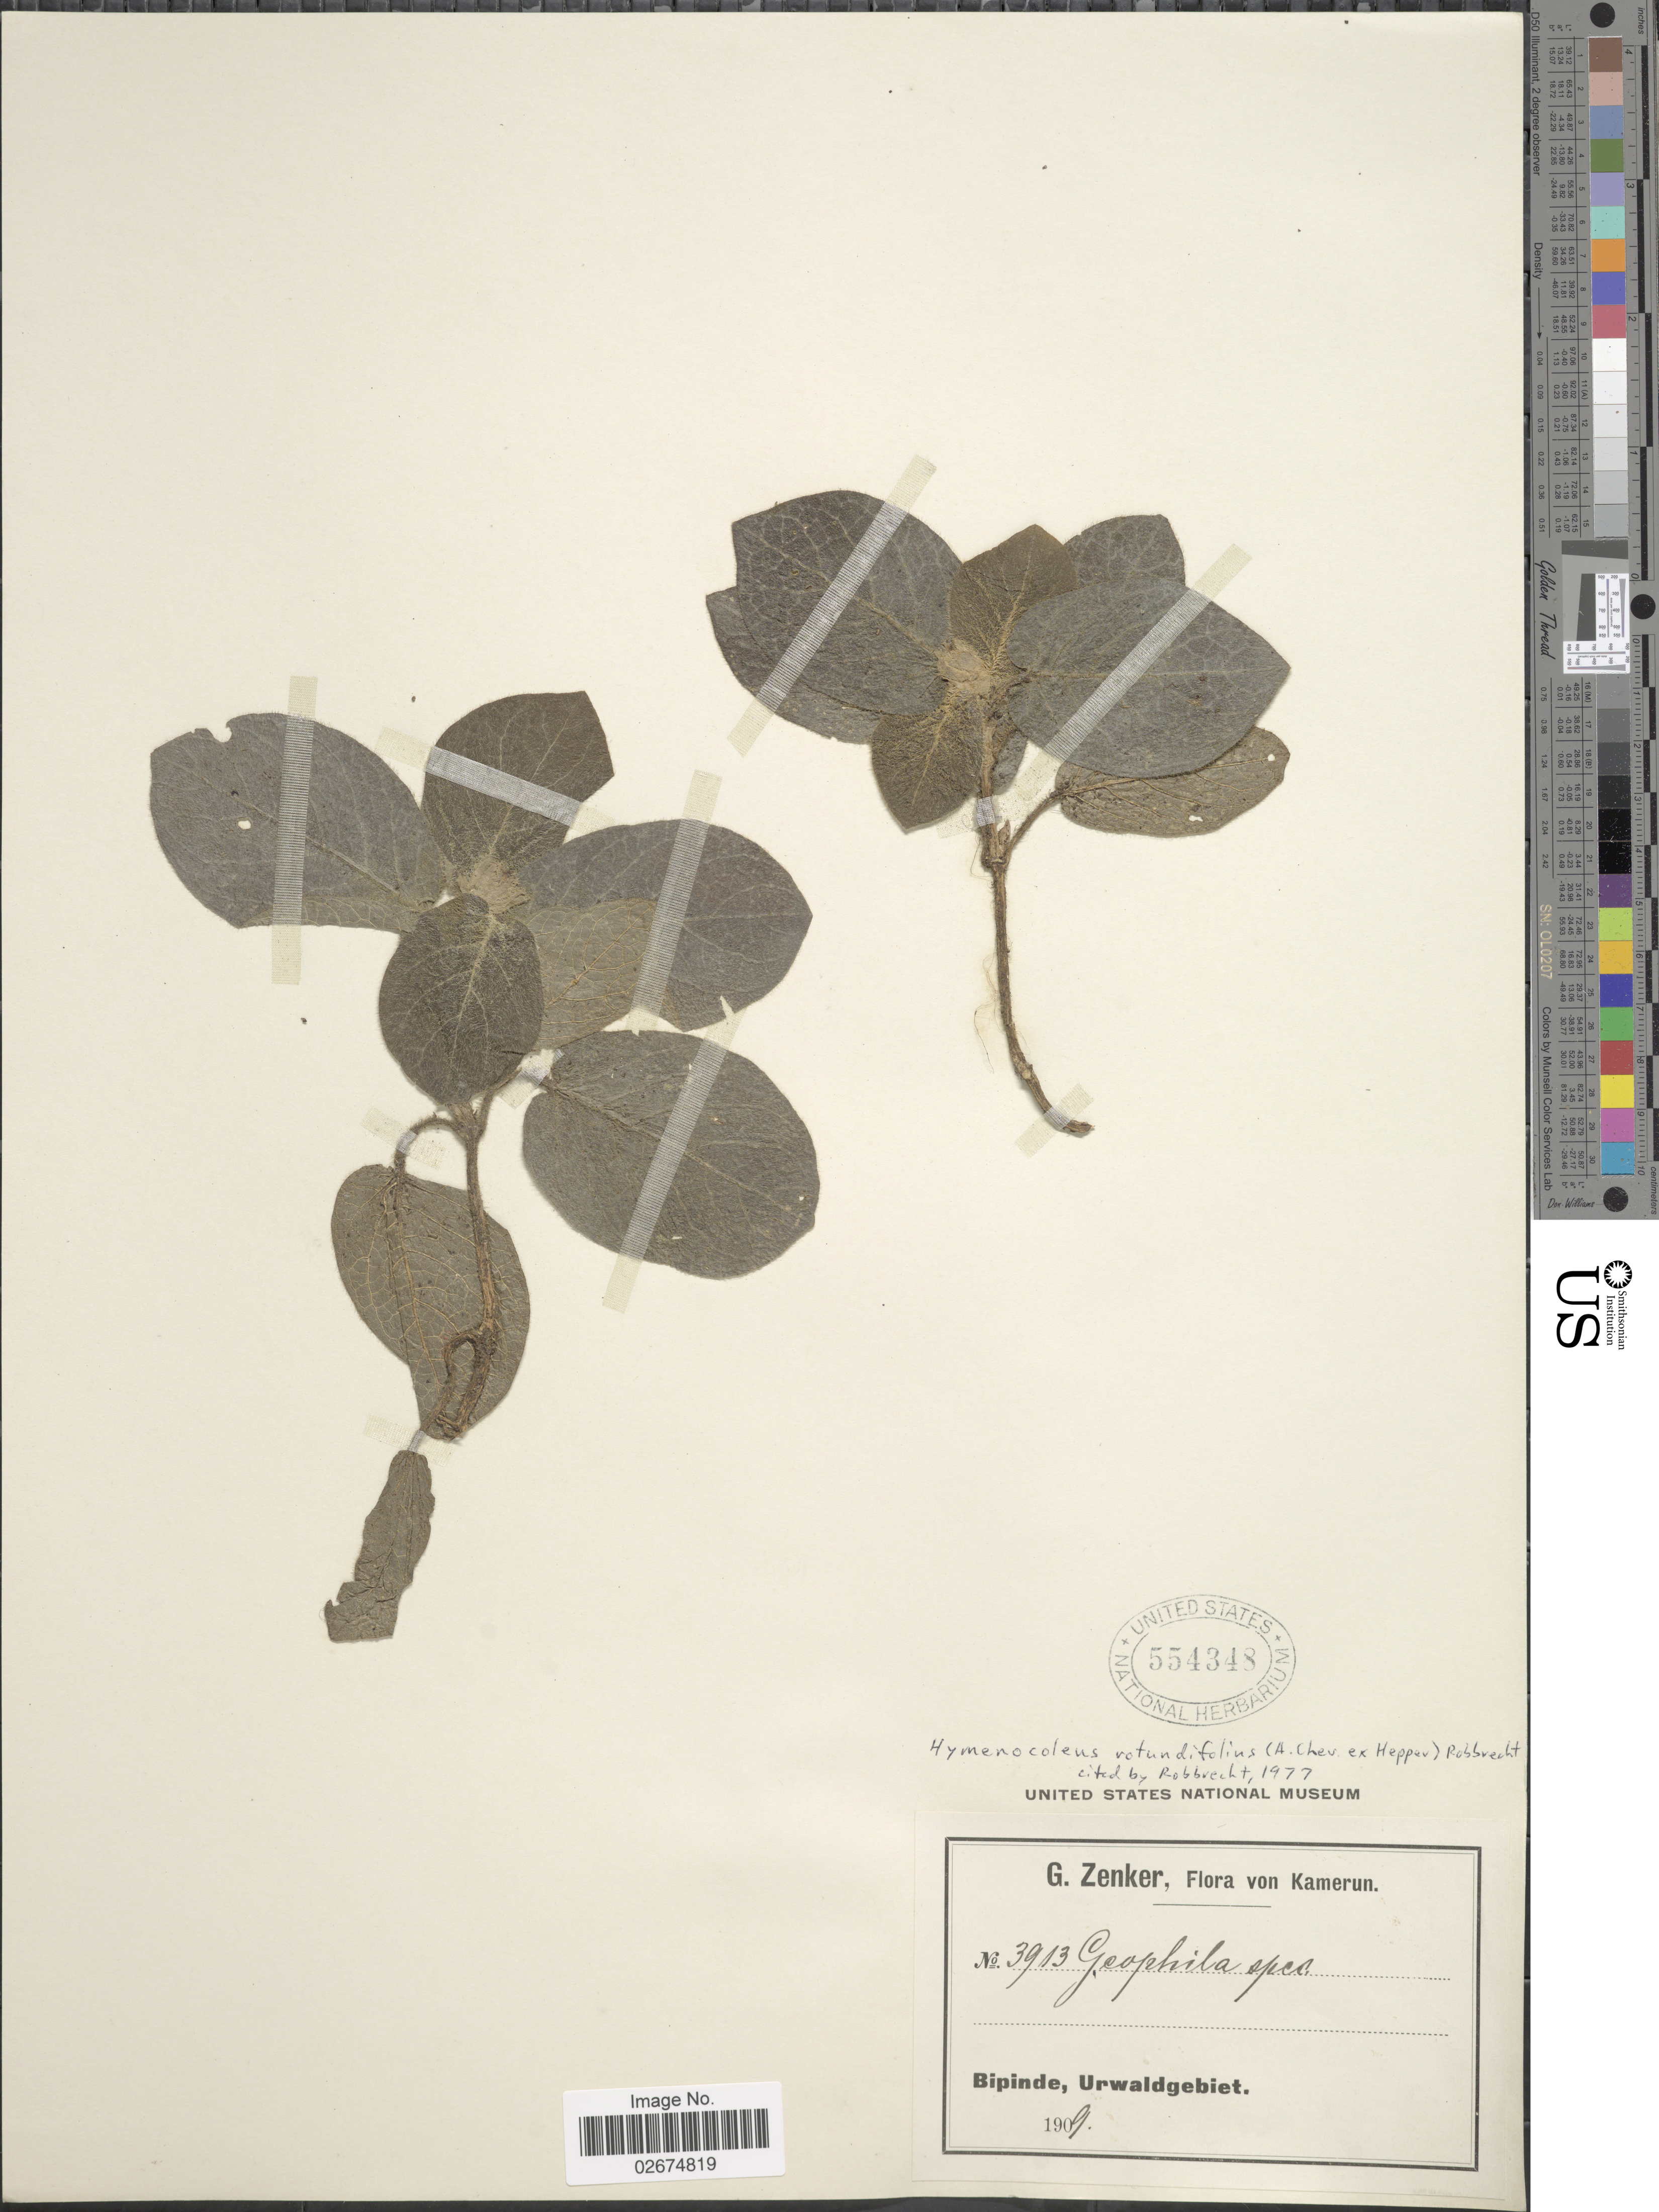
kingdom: Plantae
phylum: Tracheophyta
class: Magnoliopsida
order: Gentianales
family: Rubiaceae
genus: Hymenocoleus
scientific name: Hymenocoleus rotundifolius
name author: (A. Chev. ex Hepper) Robbr.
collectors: G. A. Zenker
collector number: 3913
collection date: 1909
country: Cameroon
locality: Kamerun, Bipinde, Urwaldgebiet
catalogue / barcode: US 554348